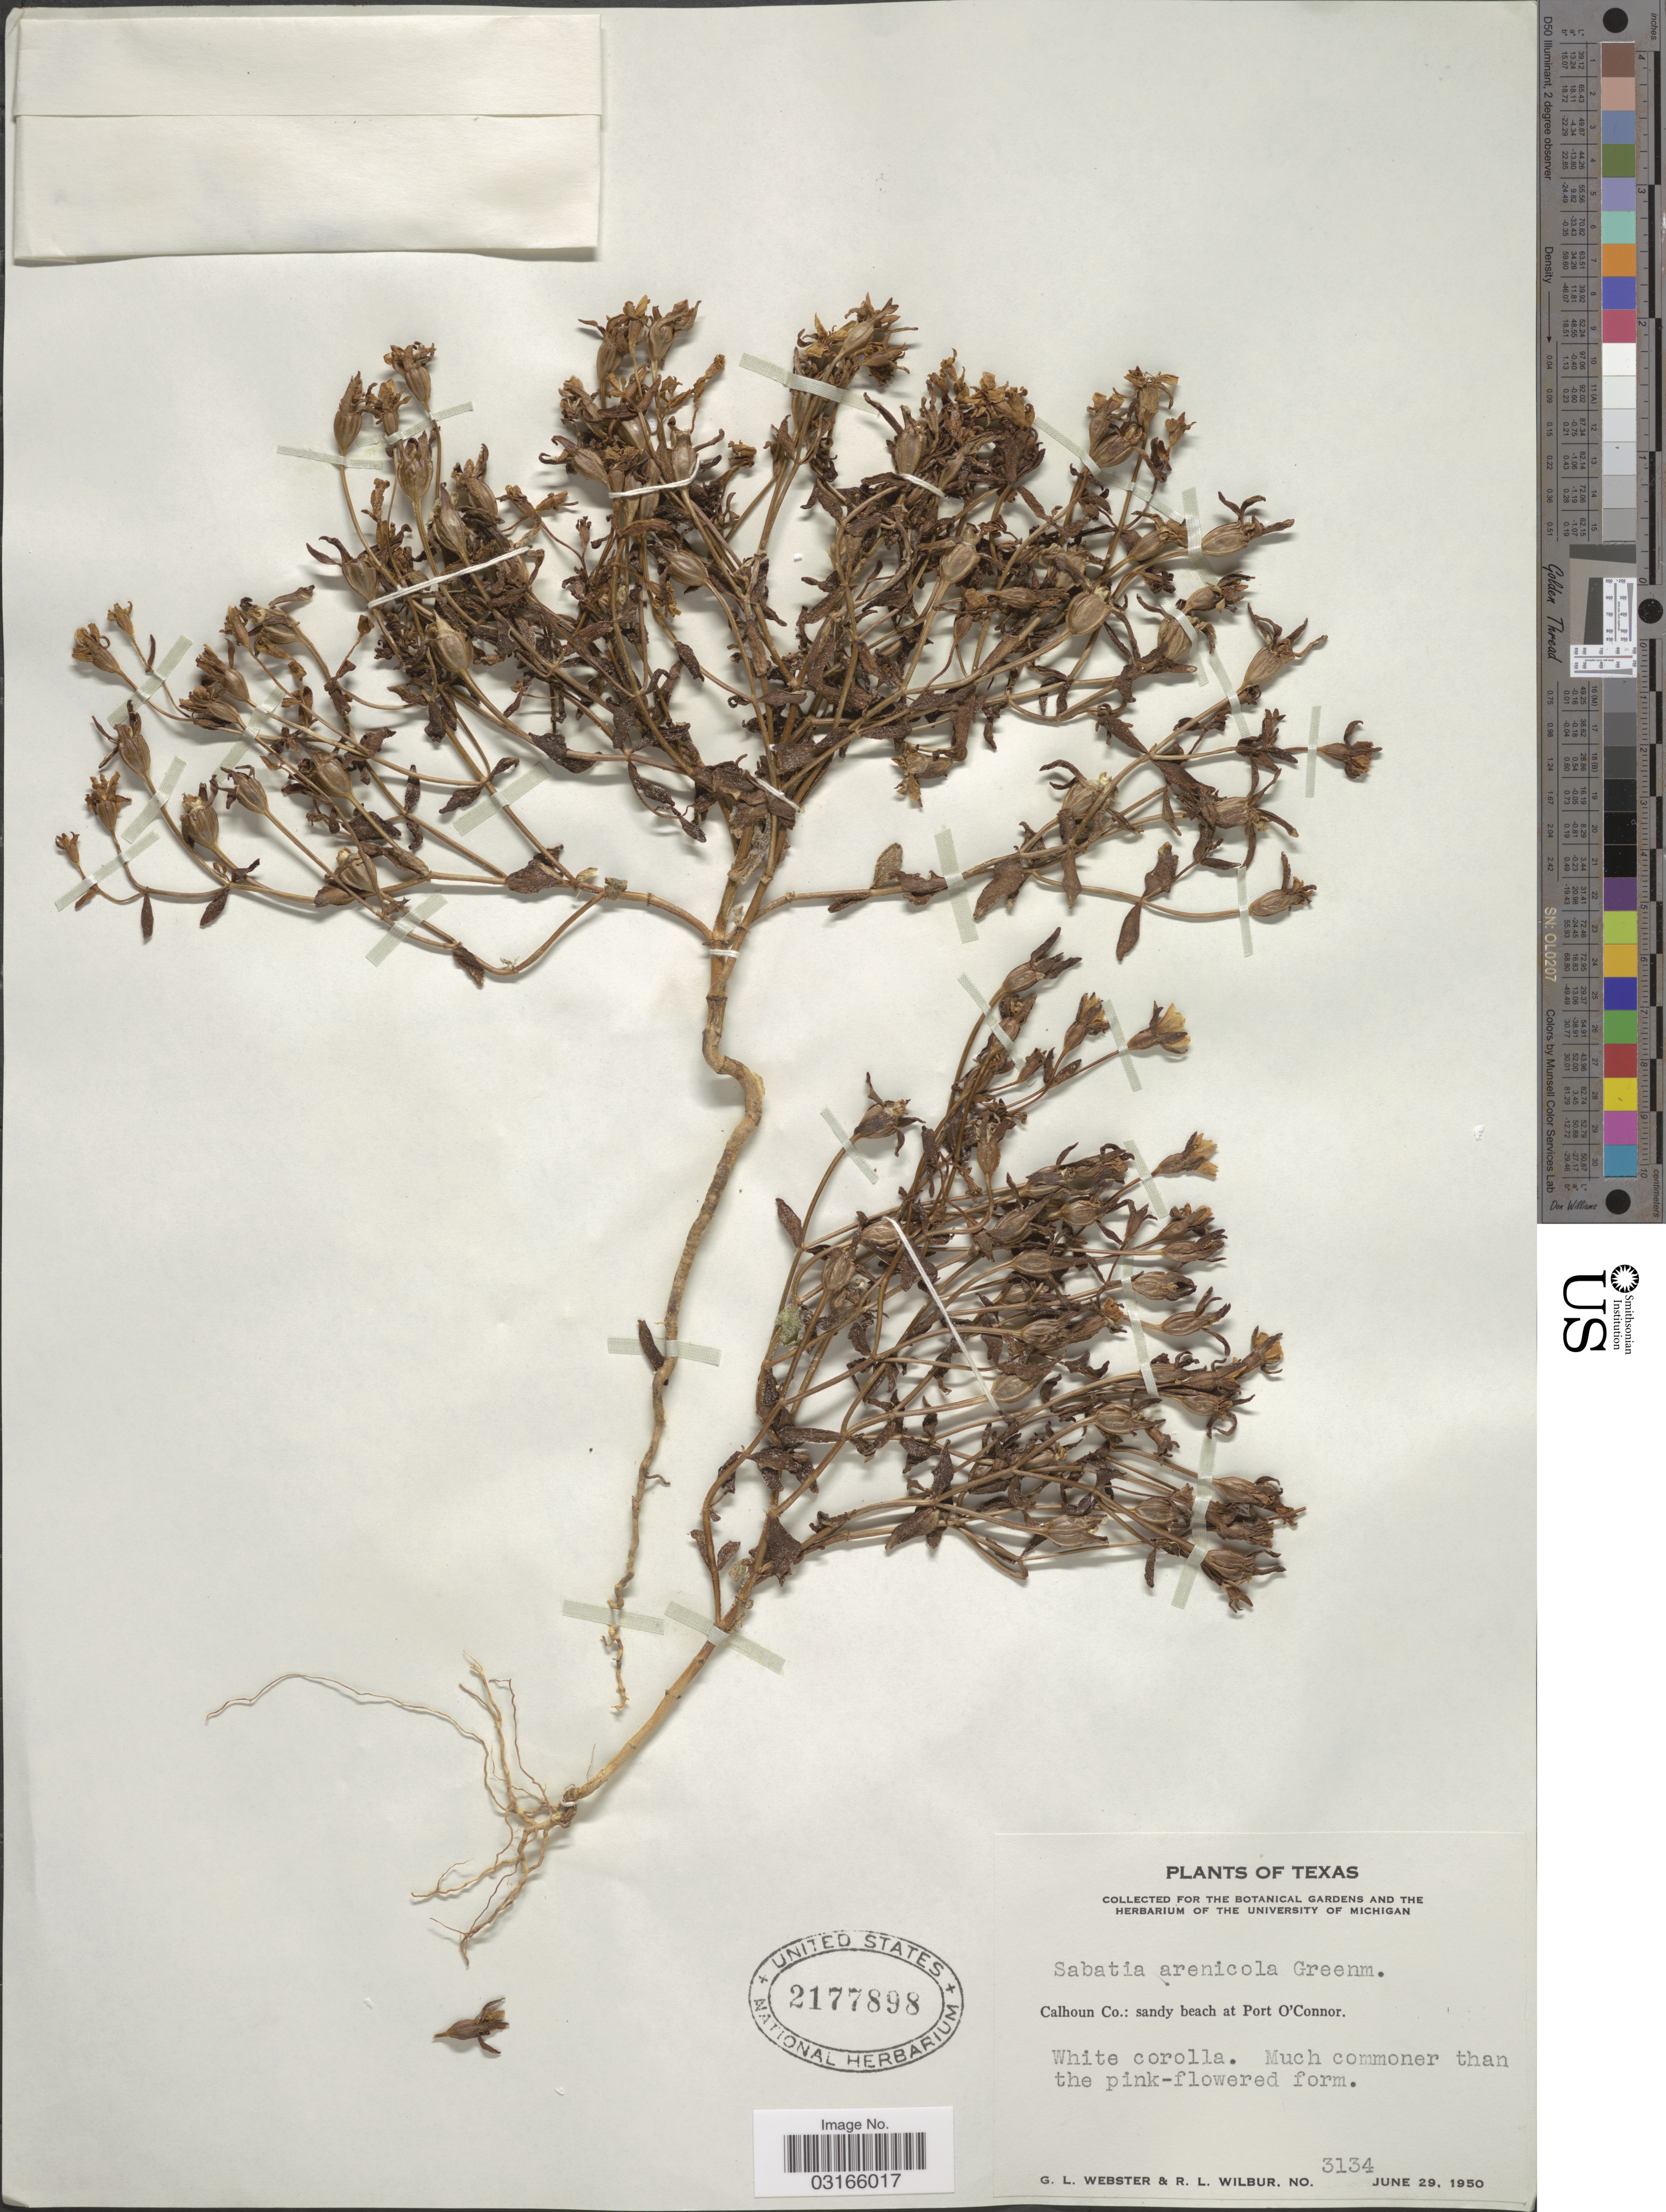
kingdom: Plantae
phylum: Tracheophyta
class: Magnoliopsida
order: Gentianales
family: Gentianaceae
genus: Sabatia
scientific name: Sabatia arenicola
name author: Greenm.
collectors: G. L. Webster & R. L. Wilbur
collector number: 3134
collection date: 1950-06-29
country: United States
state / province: Texas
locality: Calhoun Co.: sandy beach at Port O'Connor.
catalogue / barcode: US 2177898